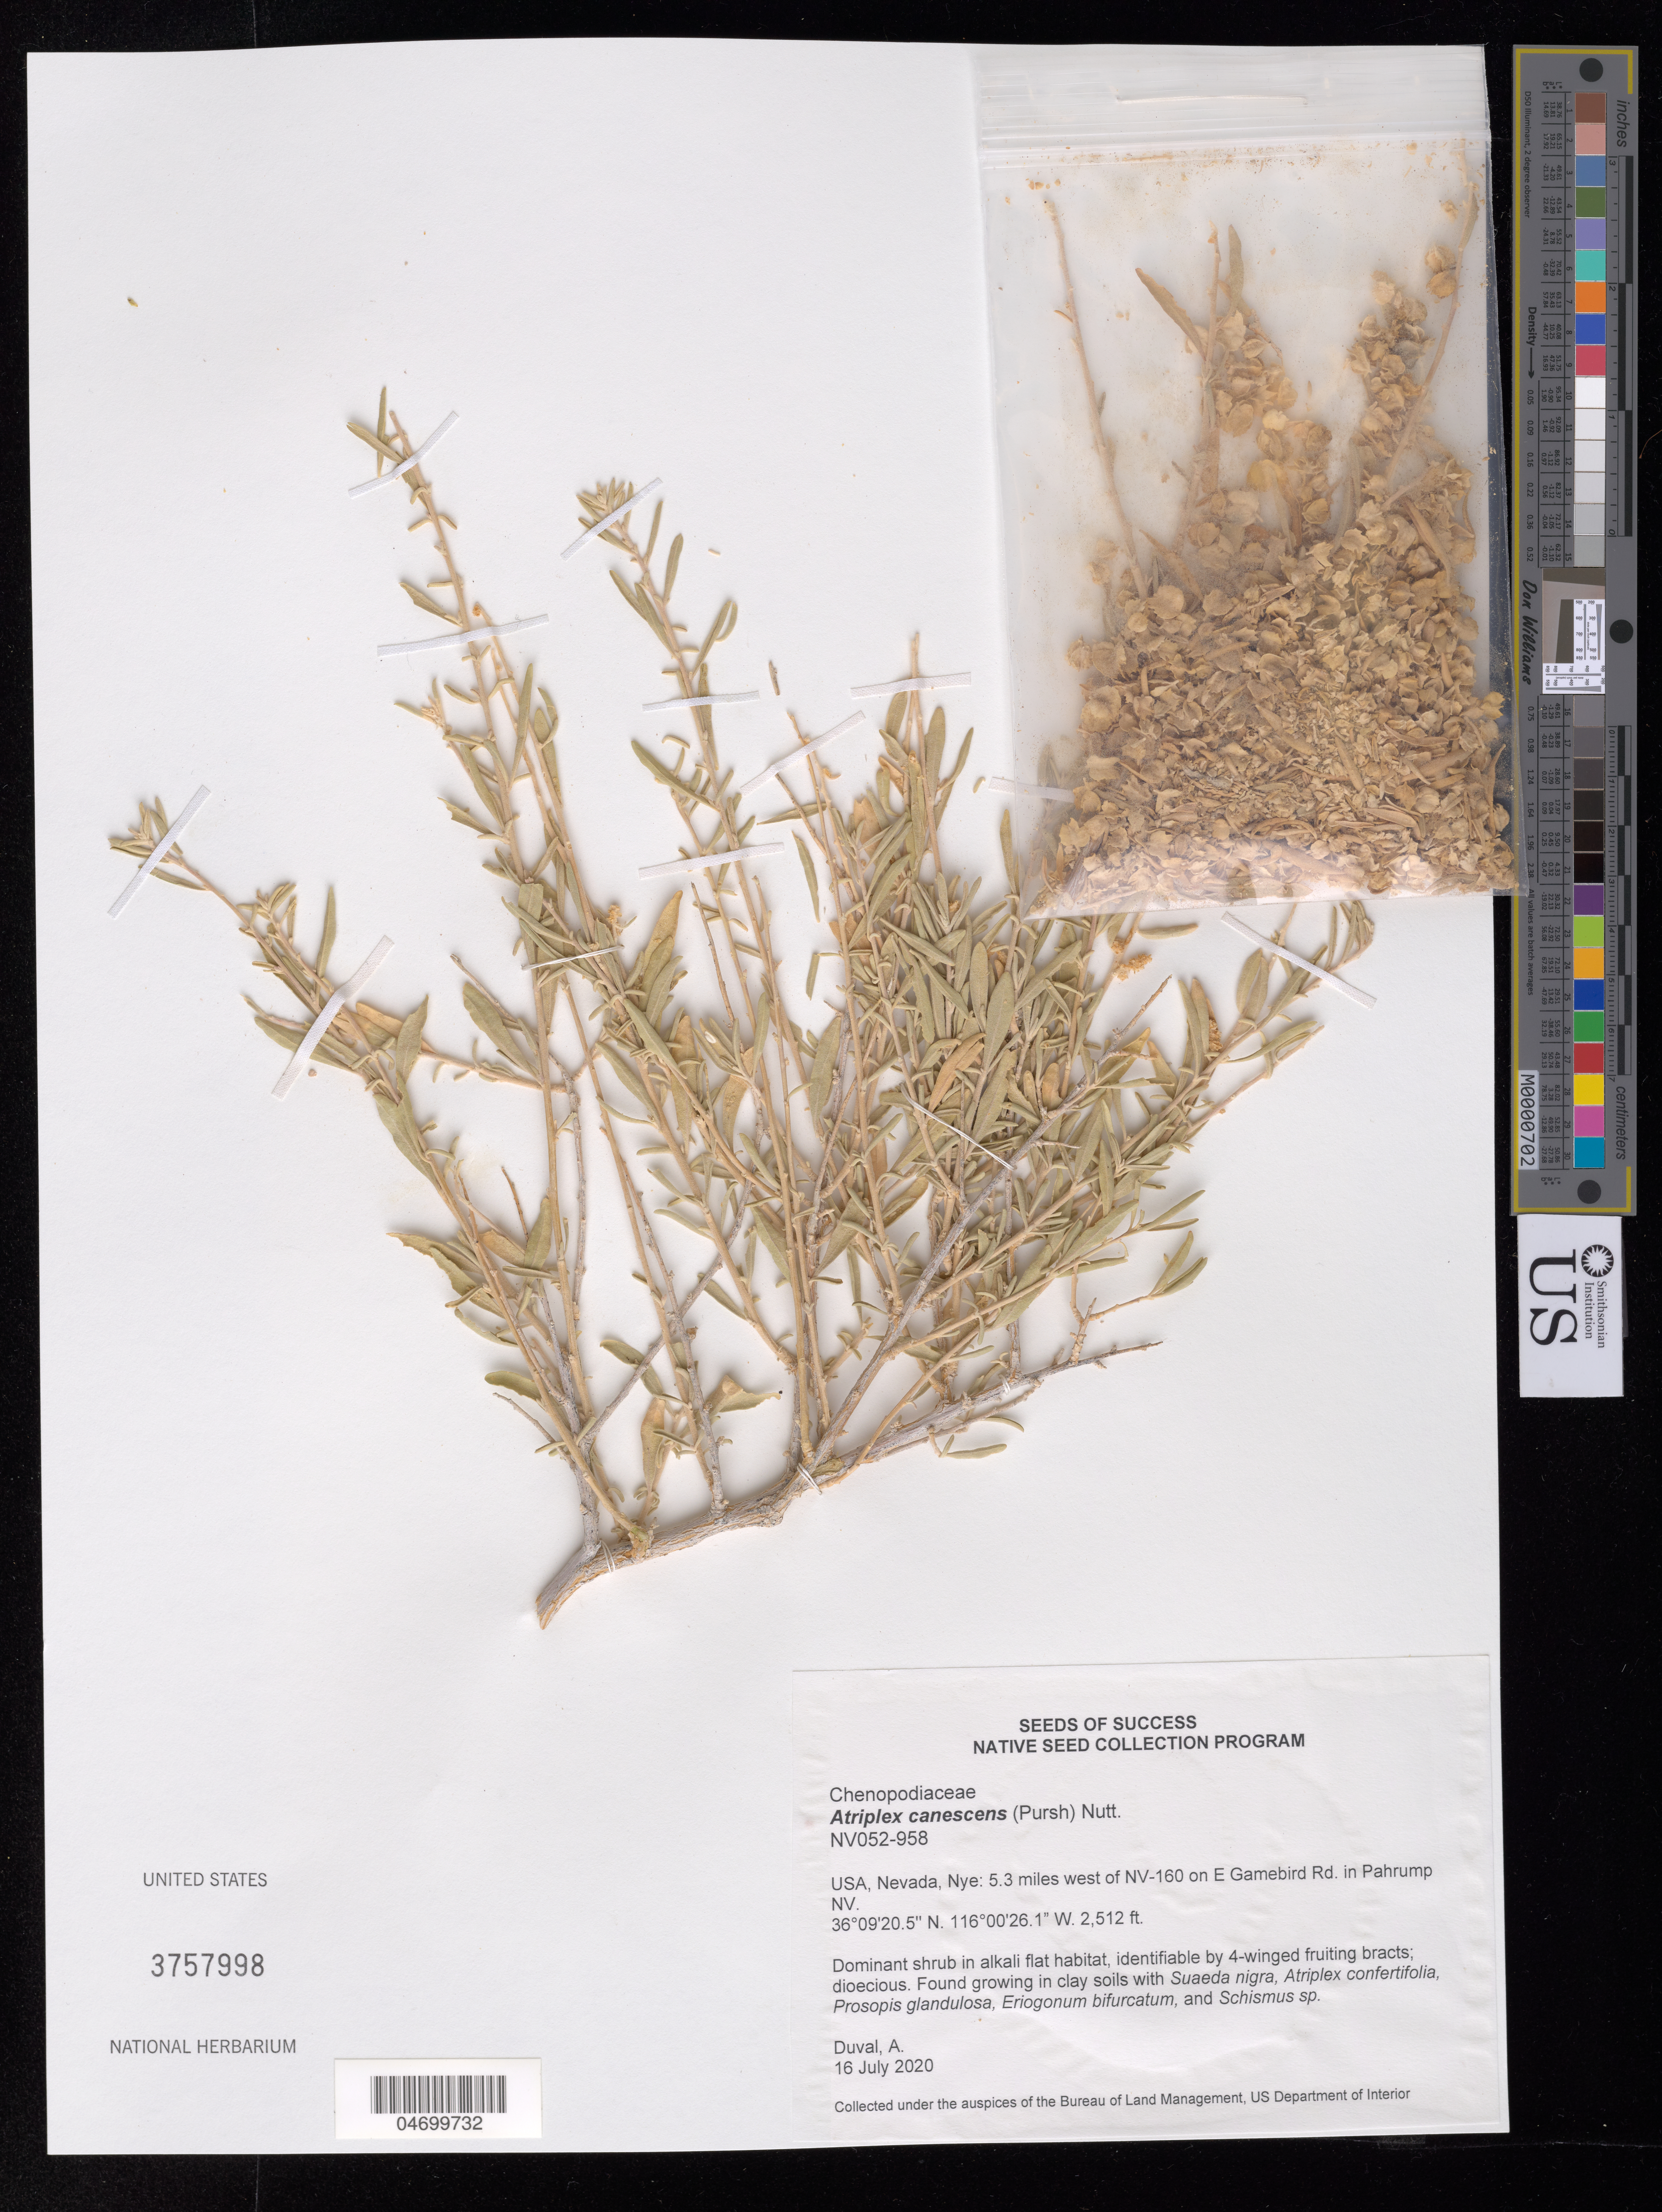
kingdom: Plantae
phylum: Tracheophyta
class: Magnoliopsida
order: Caryophyllales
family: Amaranthaceae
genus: Atriplex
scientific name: Atriplex canescens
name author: (Pursh) Nutt.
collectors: A. Duval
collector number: NV052-958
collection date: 2020-07-16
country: United States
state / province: Nevada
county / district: Nye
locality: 5.3 mi W of NV-160 on E Gamebrid Rd in Pahrump.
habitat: Clay soils, alkali flat habitat. With Suaeda nigra, Atriplex confertifolia, Prosopis glandulosa, etc.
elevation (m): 766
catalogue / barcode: US 3757998